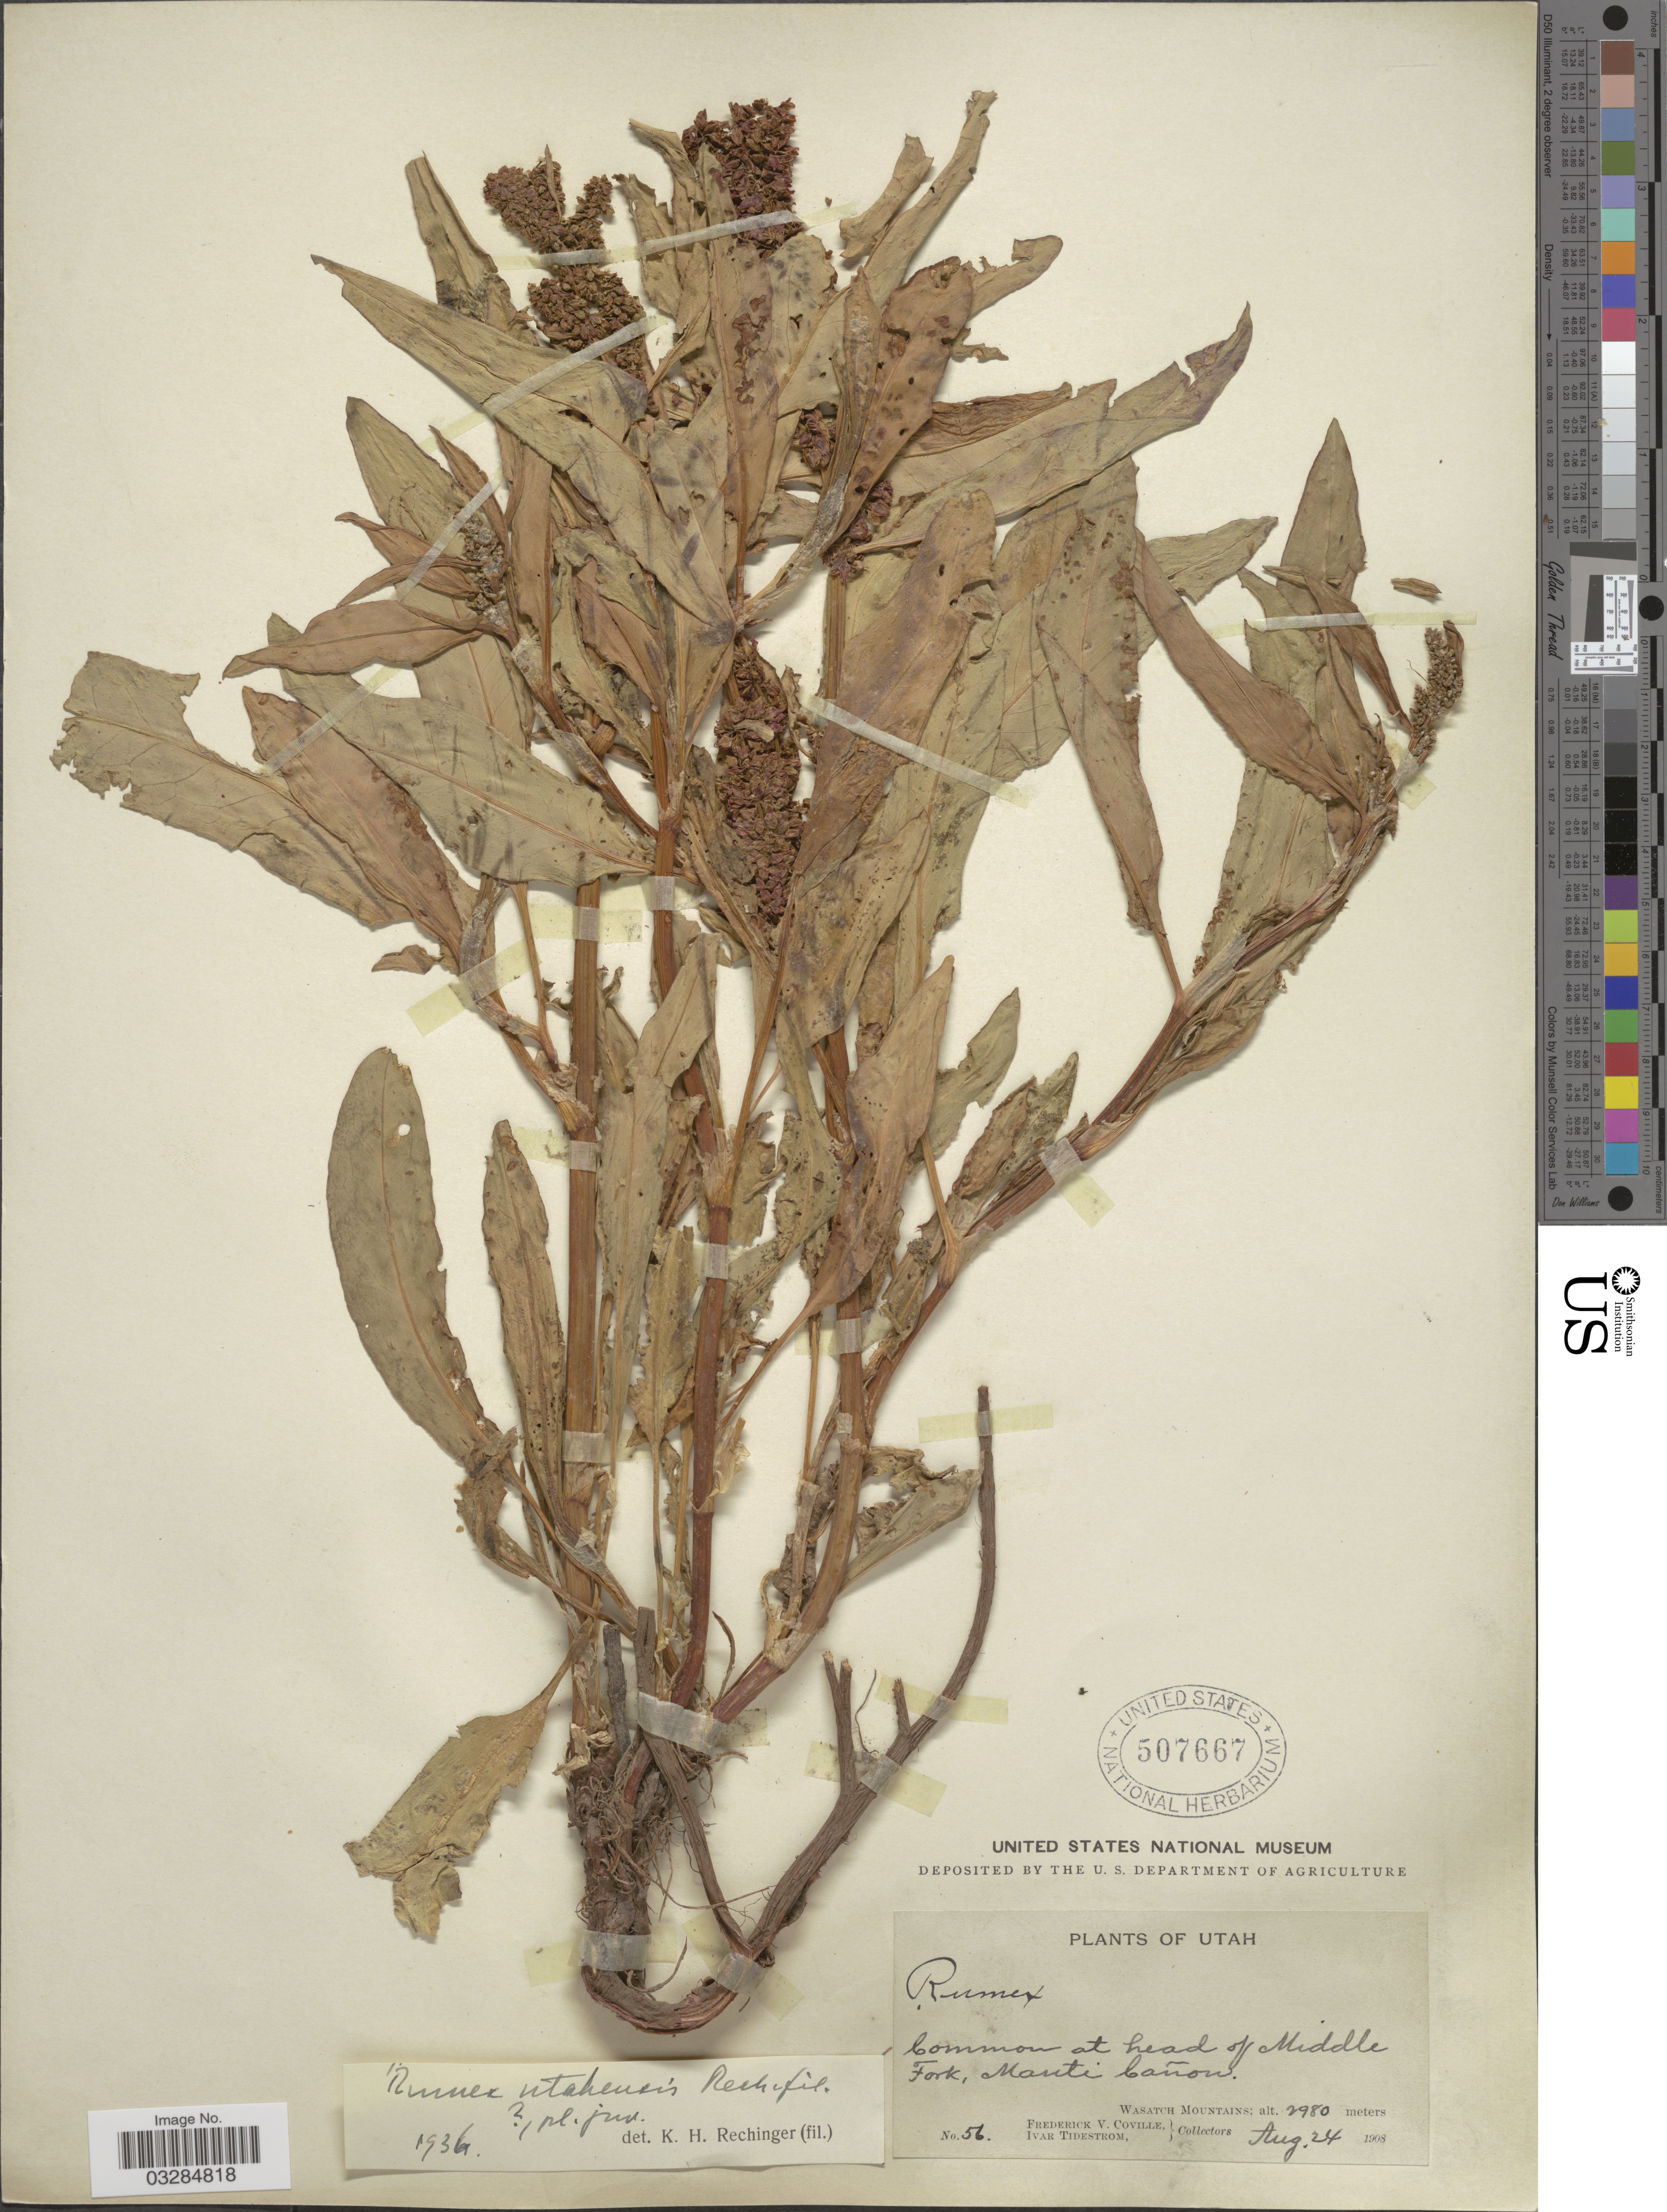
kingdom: Plantae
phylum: Tracheophyta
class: Magnoliopsida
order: Caryophyllales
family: Polygonaceae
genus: Rumex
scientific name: Rumex utahensis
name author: Rech. f.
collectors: F. V. Coville & I. F. Tidestrom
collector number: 56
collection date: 1908-08-24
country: United States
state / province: Utah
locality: Head of Middle Fork, Manti Cañon. Wasatch Mountains.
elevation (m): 2980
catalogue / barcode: US 507667